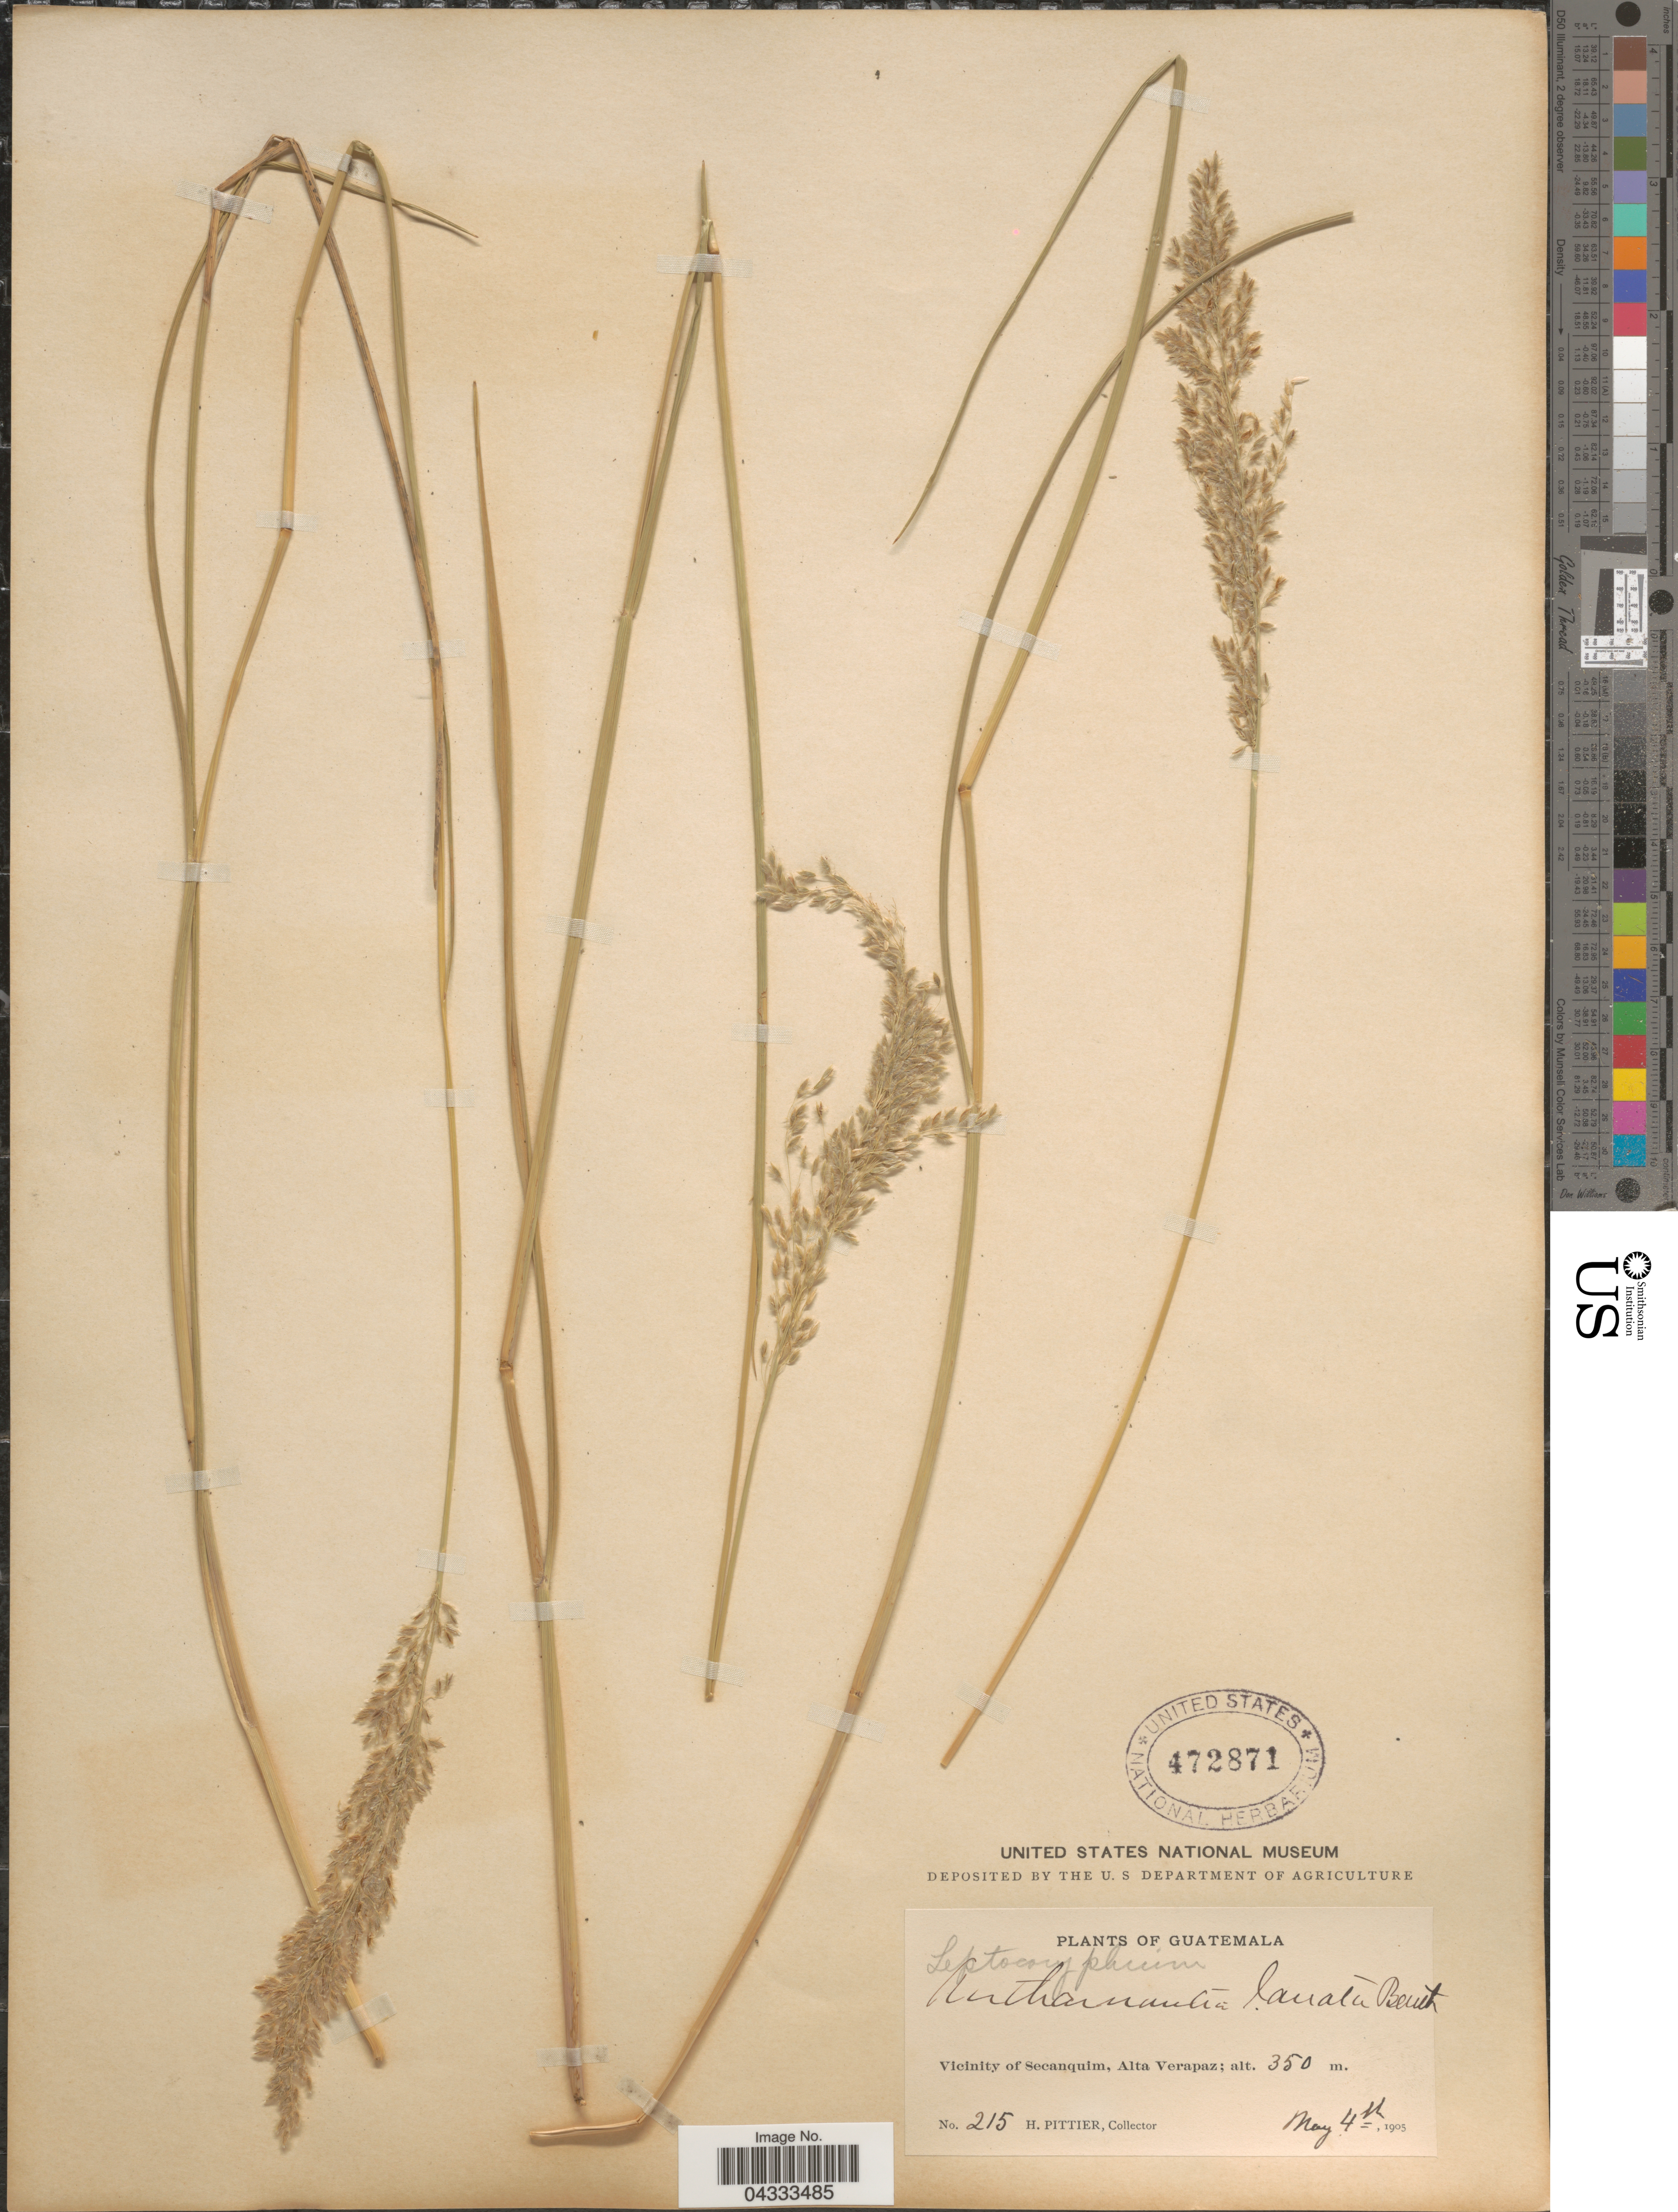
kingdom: Plantae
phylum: Tracheophyta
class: Liliopsida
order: Poales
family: Poaceae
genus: Anthaenantia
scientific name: Anthaenantia lanata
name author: (Kunth) Benth.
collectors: H. F. Pittier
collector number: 215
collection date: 1905-05-04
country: Guatemala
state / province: Alta Verapaz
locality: Vicinity of Secanquim.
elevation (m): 350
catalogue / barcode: US 472871